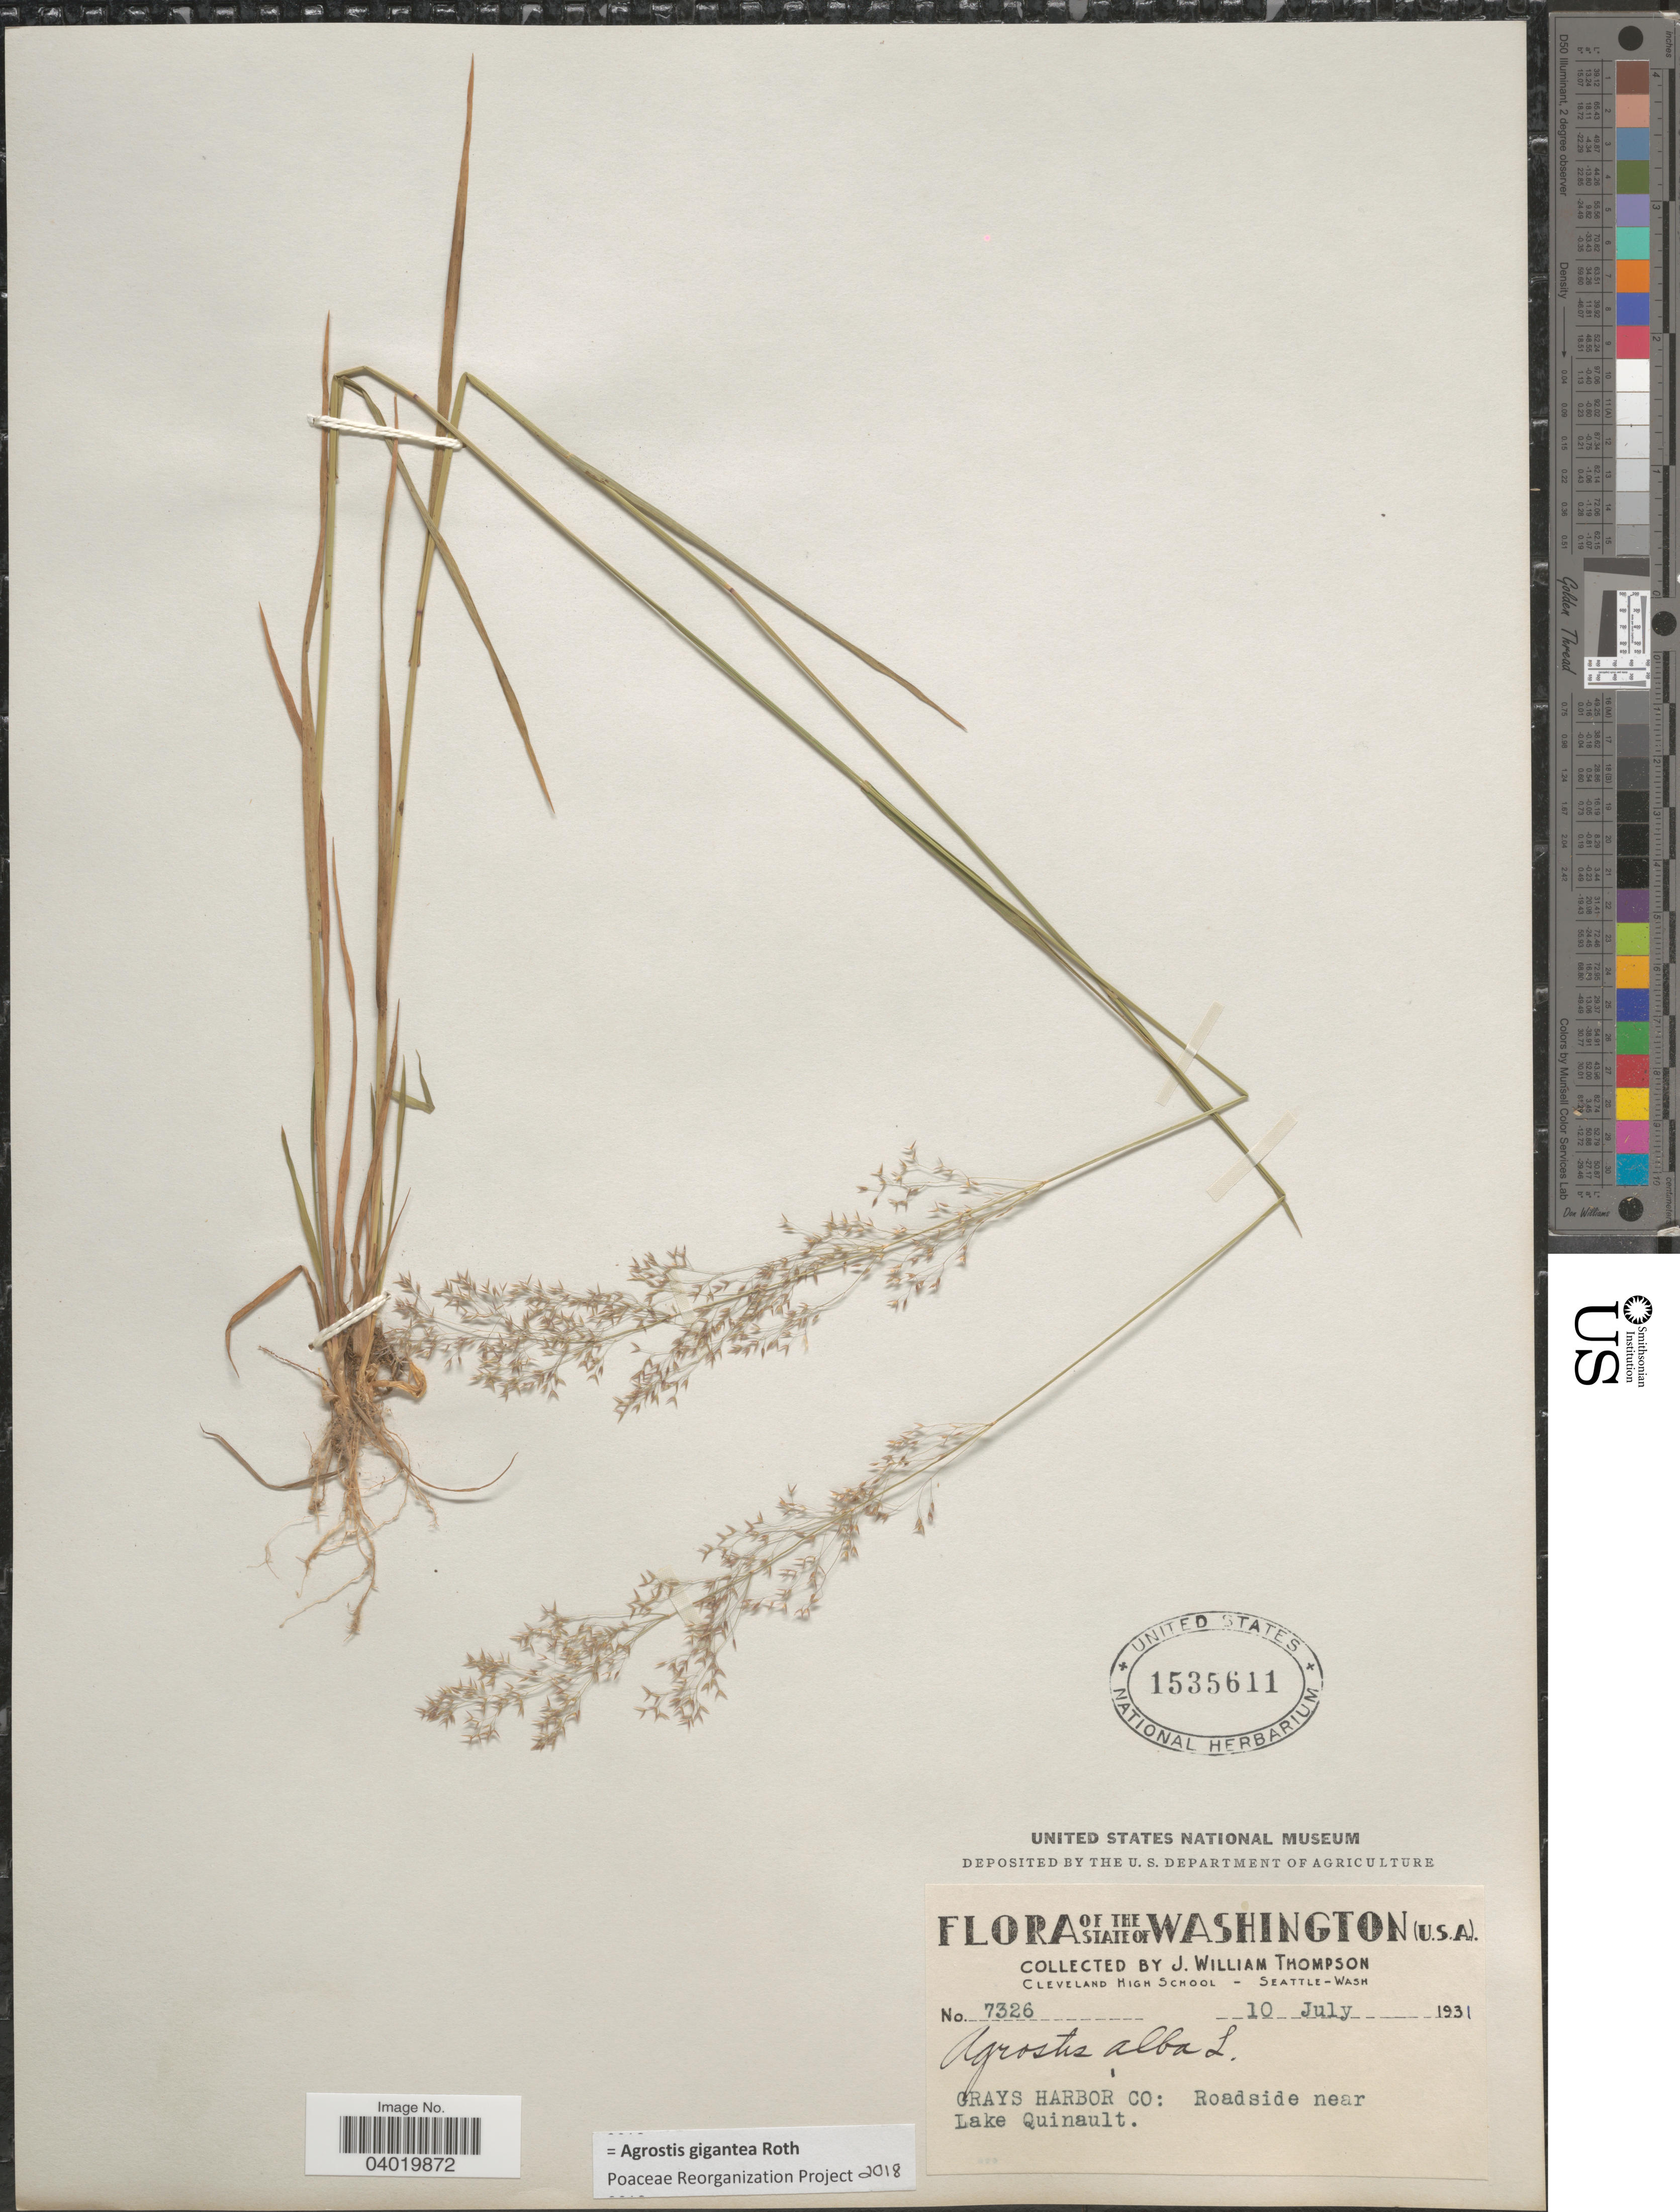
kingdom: Plantae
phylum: Tracheophyta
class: Liliopsida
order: Poales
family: Poaceae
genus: Agrostis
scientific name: Agrostis gigantea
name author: Roth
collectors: J. W. Thompson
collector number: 7326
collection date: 1931-07-10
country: United States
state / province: Washington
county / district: Grays Harbor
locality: Grays Harbor Co: Roadside near Lake Quinault.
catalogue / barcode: US 1535611